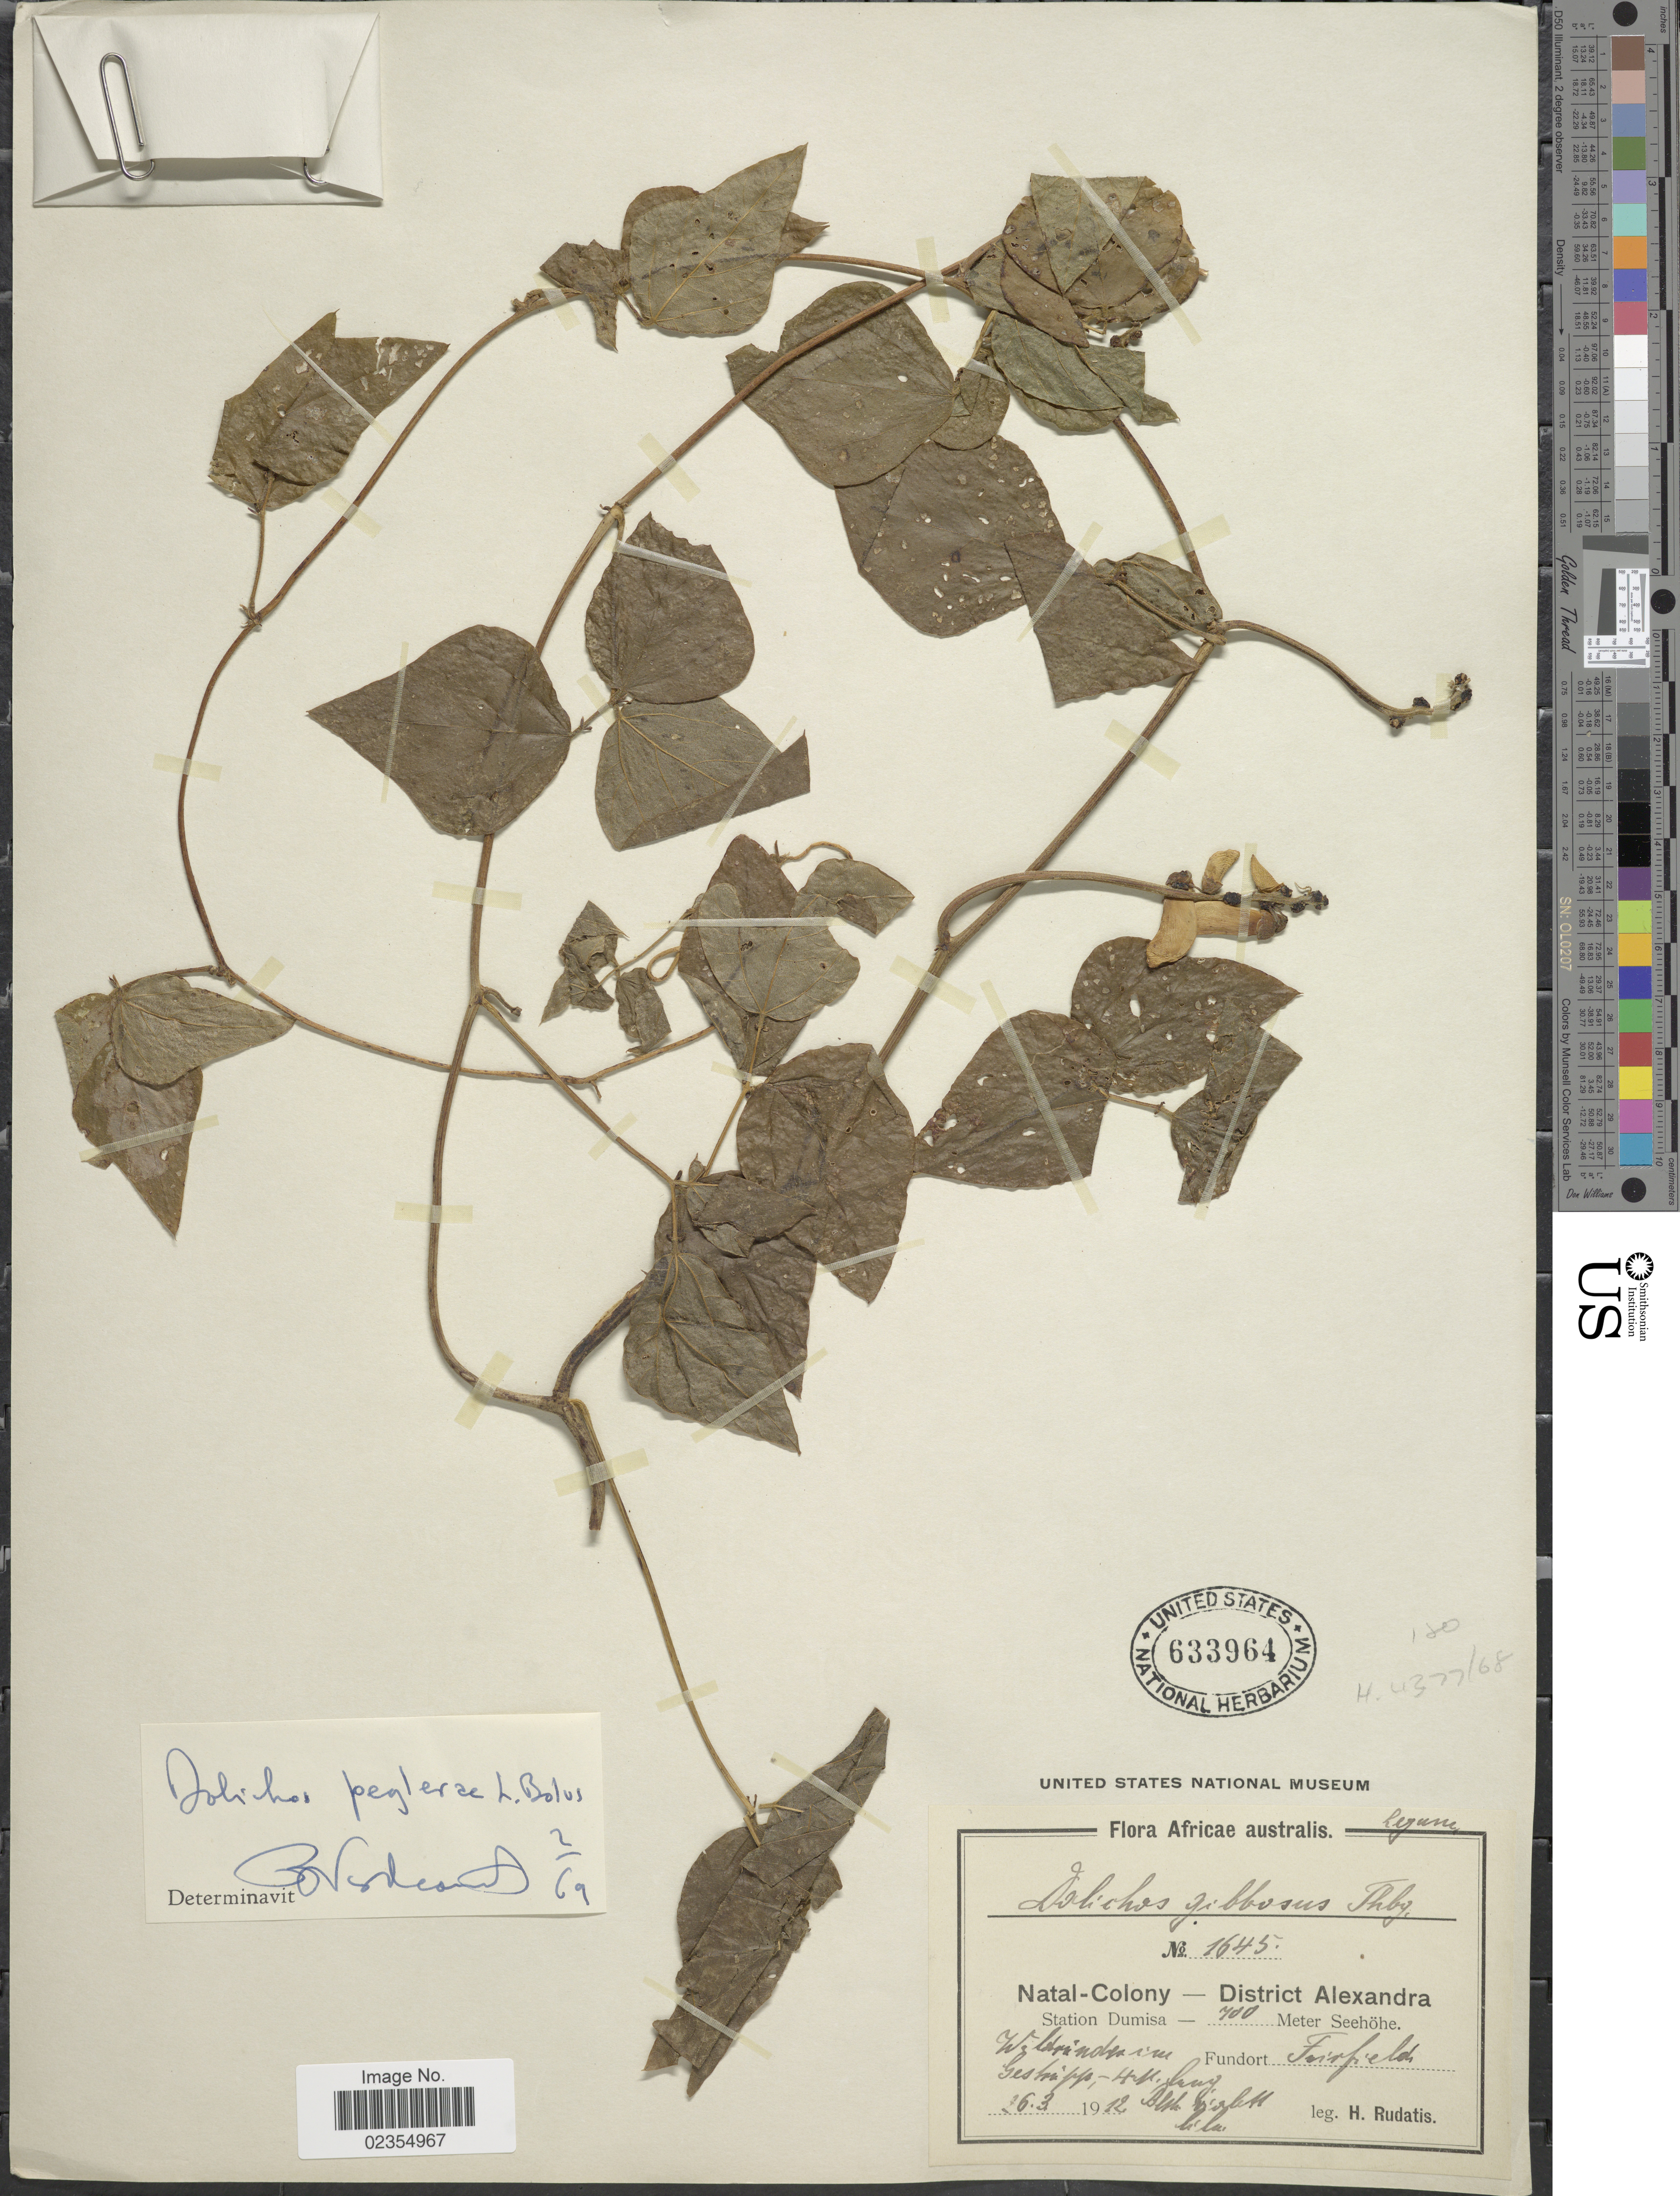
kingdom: Plantae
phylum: Tracheophyta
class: Magnoliopsida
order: Fabales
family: Fabaceae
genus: Dolichos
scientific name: Dolichos peglerae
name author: L. Bolus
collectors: H. Rudatis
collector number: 1645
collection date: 1912-03-26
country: South Africa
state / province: KwaZulu-Natal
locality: Natal-Colony - District Alexandra. Station Dumisa. Fairfield [unsure placement]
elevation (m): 700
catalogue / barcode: US 633964